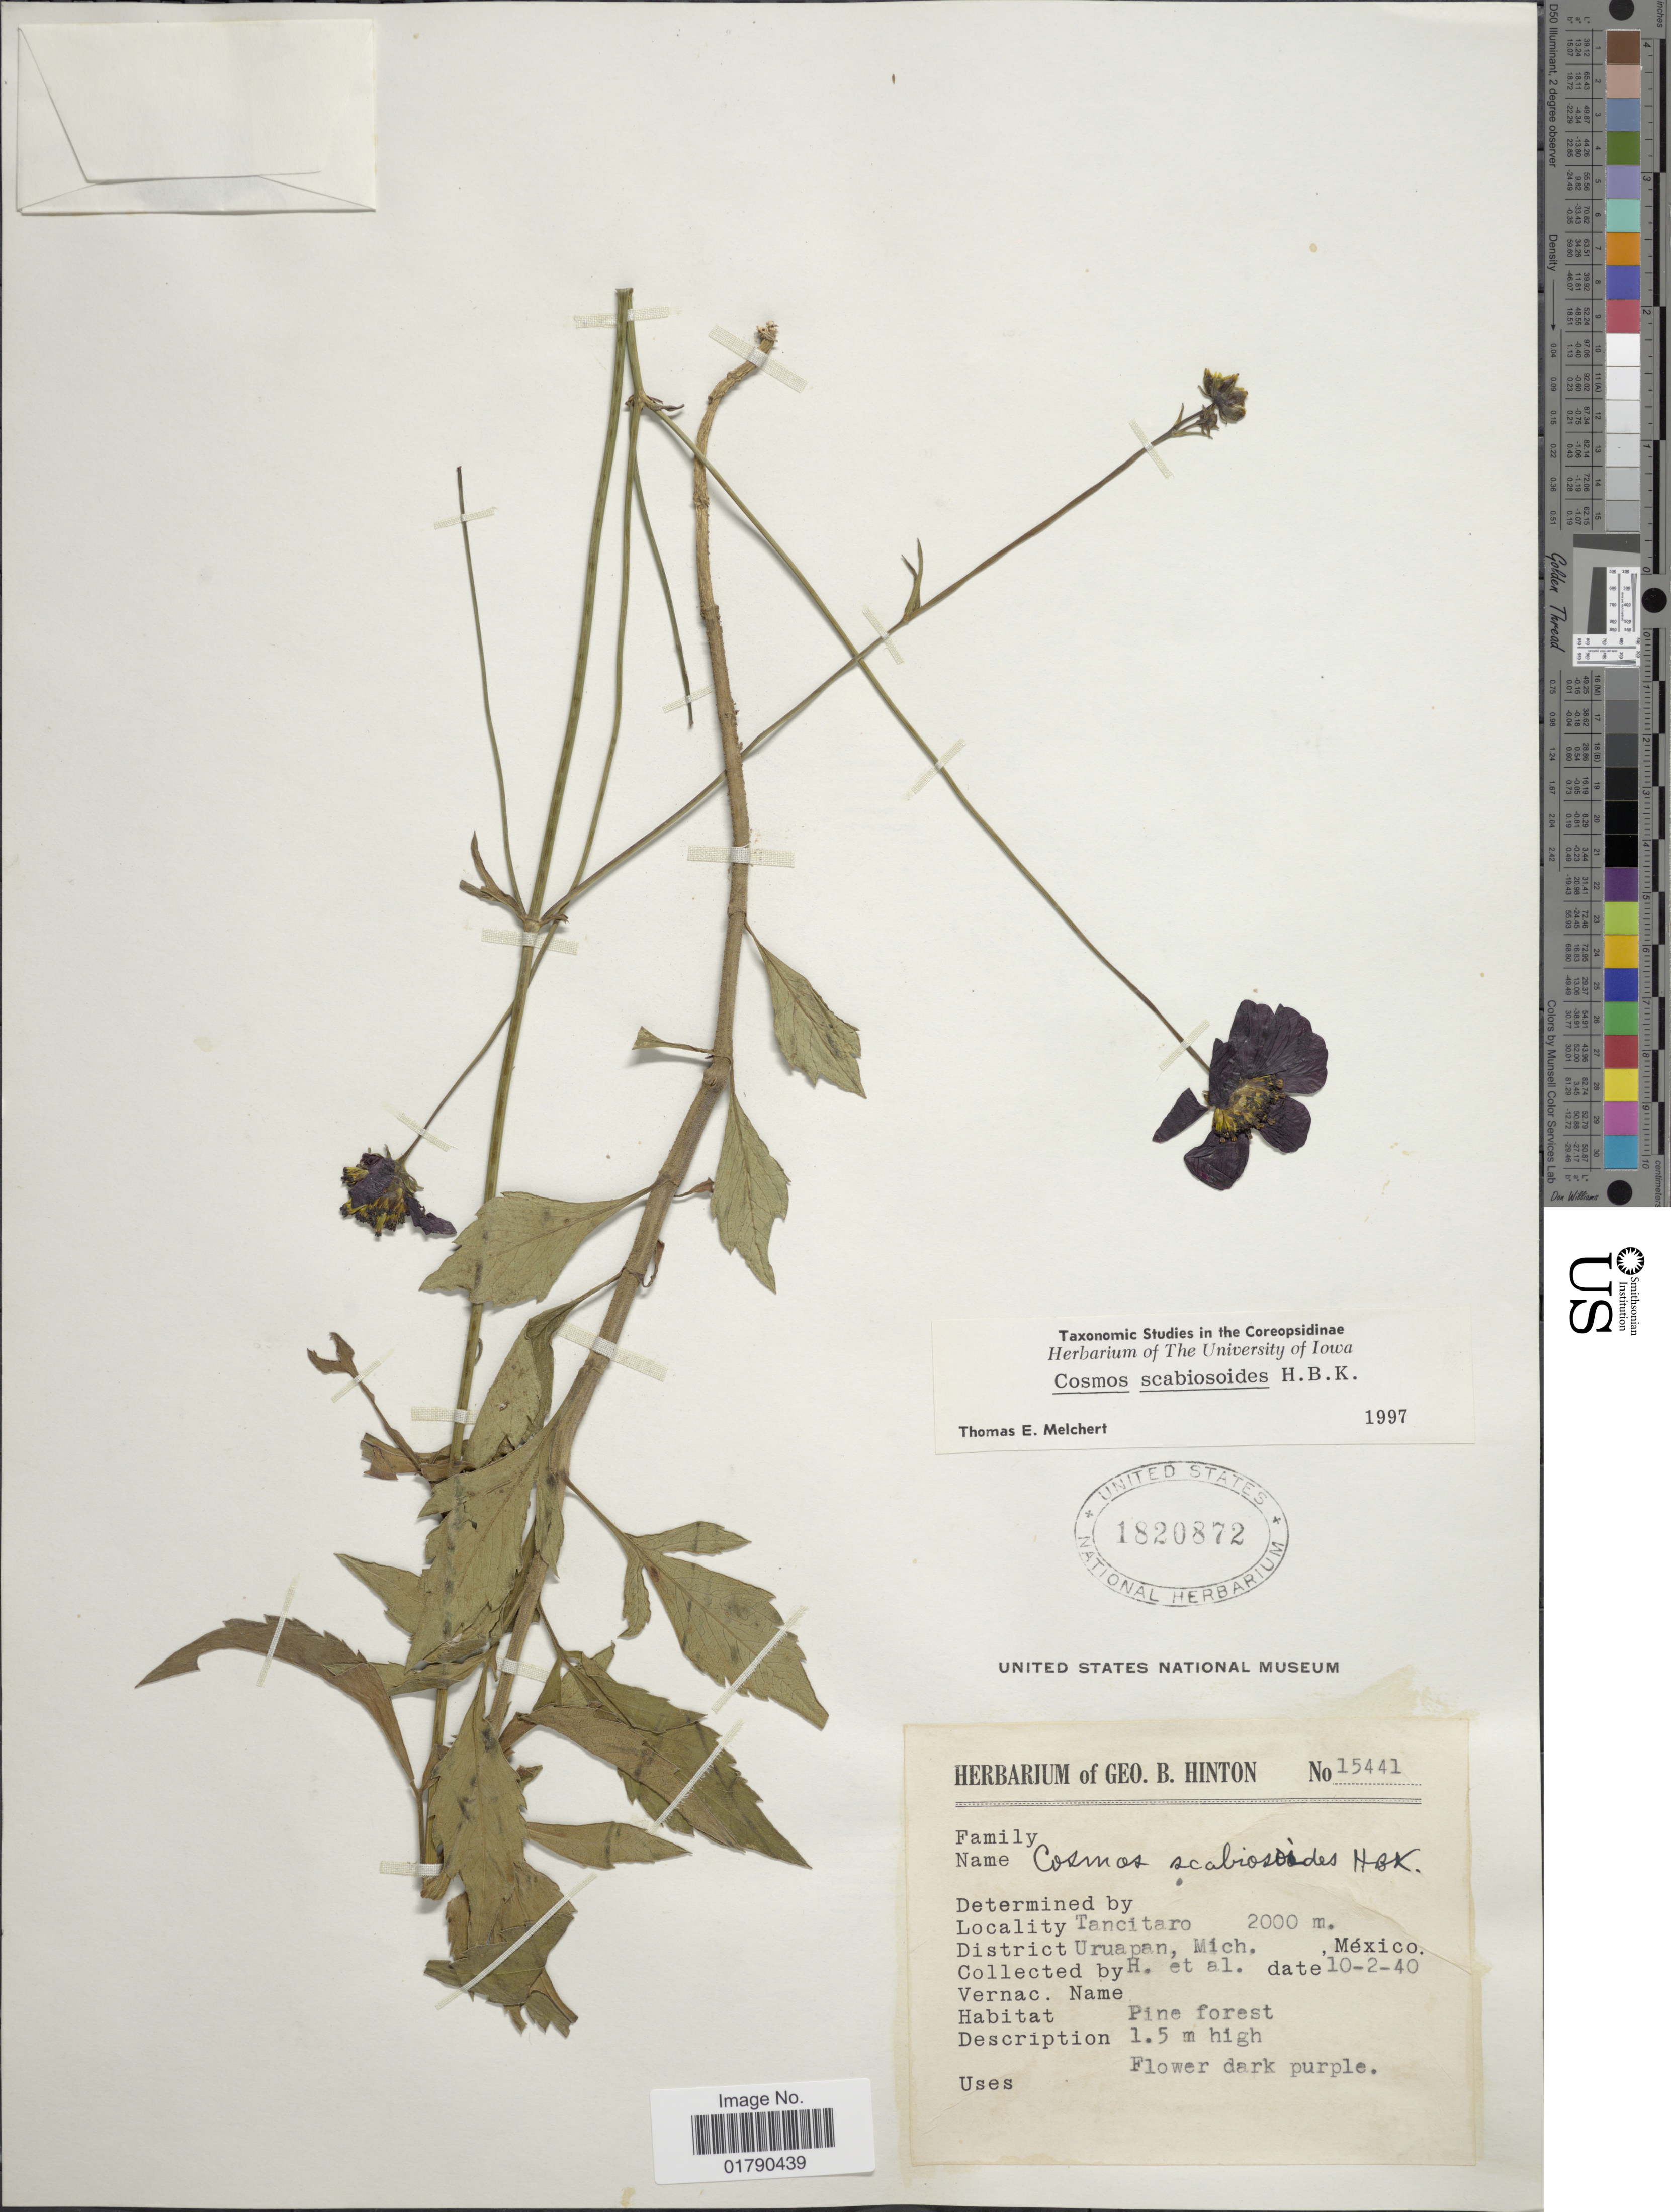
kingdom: Plantae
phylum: Tracheophyta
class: Magnoliopsida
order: Asterales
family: Asteraceae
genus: Cosmos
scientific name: Cosmos scabiosoides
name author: Kunth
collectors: G. B. Hinton & et al.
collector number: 15441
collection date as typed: Transcribed d/m/y: 10/2/40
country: Mexico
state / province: Michoacán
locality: Tancitaro, District Uruapan, Mich.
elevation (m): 2000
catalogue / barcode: US 1820872